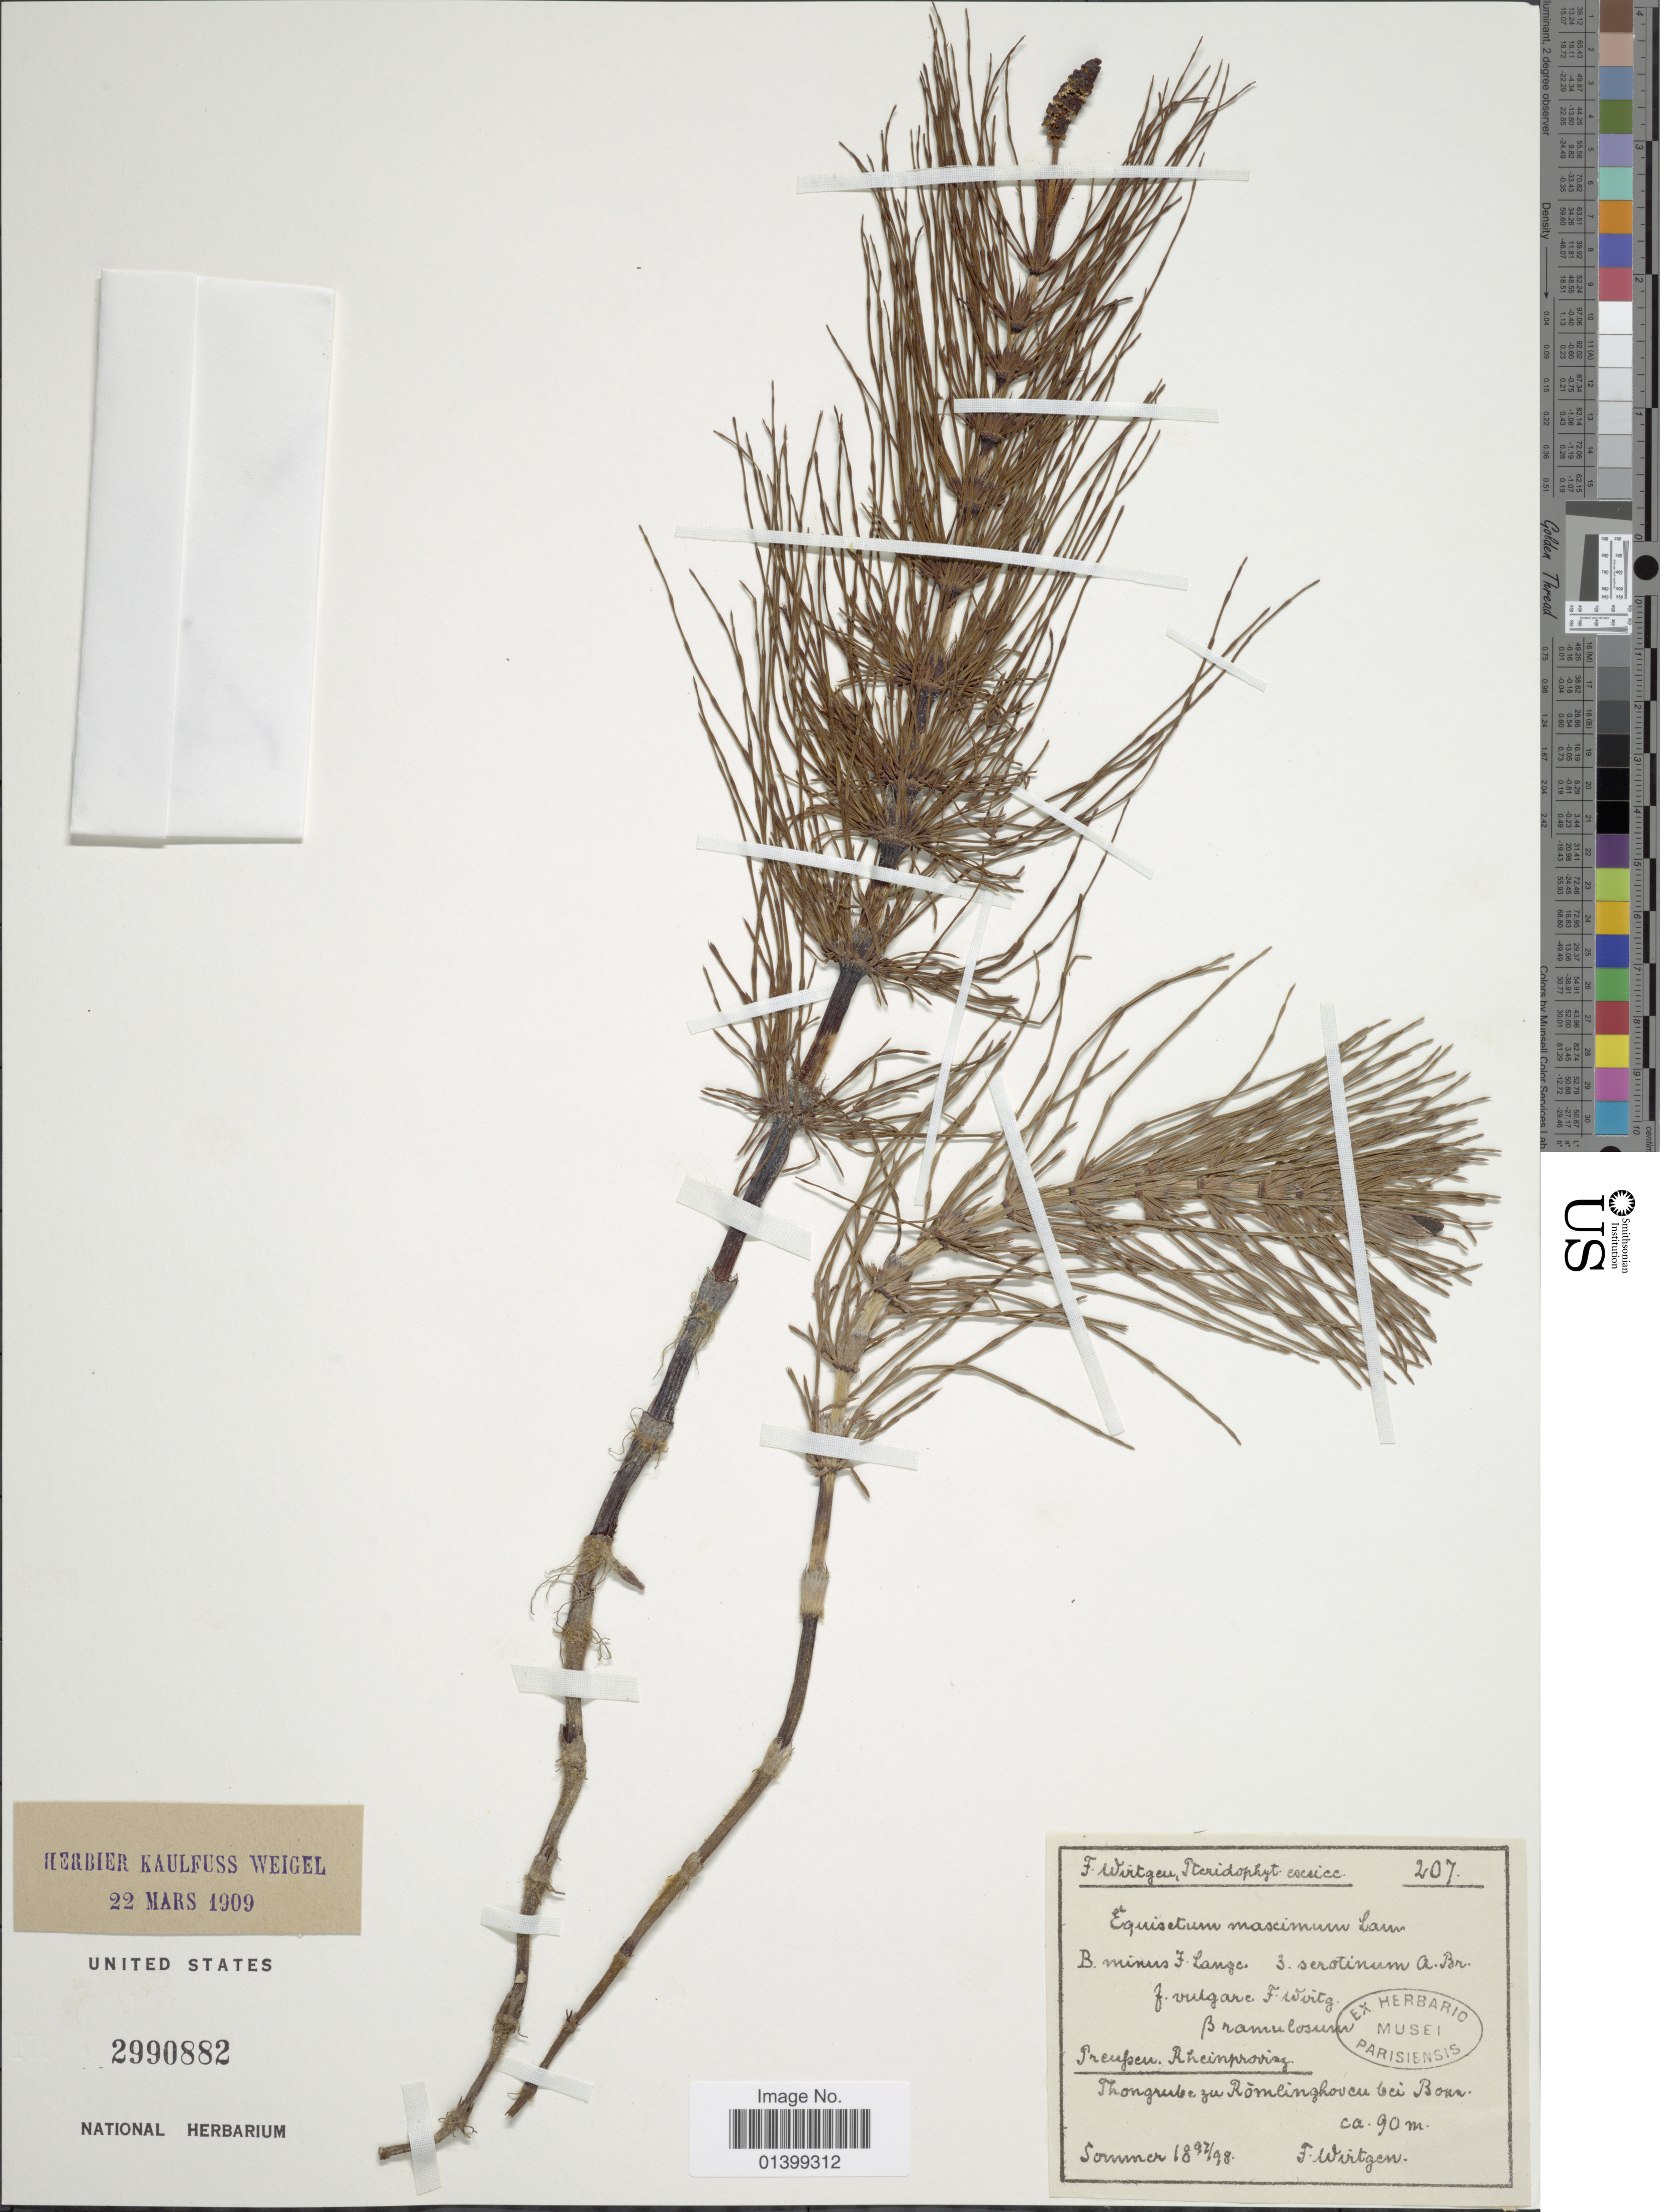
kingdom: Plantae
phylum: Tracheophyta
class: Polypodiopsida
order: Equisetales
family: Equisetaceae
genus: Equisetum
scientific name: Equisetum telmateia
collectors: F. Wirtgen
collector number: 207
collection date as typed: Sommer 1897/1898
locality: Preussen-Rheinprovinz, Thongrube zu Romlinghoven bei Bonn [interpreted]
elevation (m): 90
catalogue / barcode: US 2990882